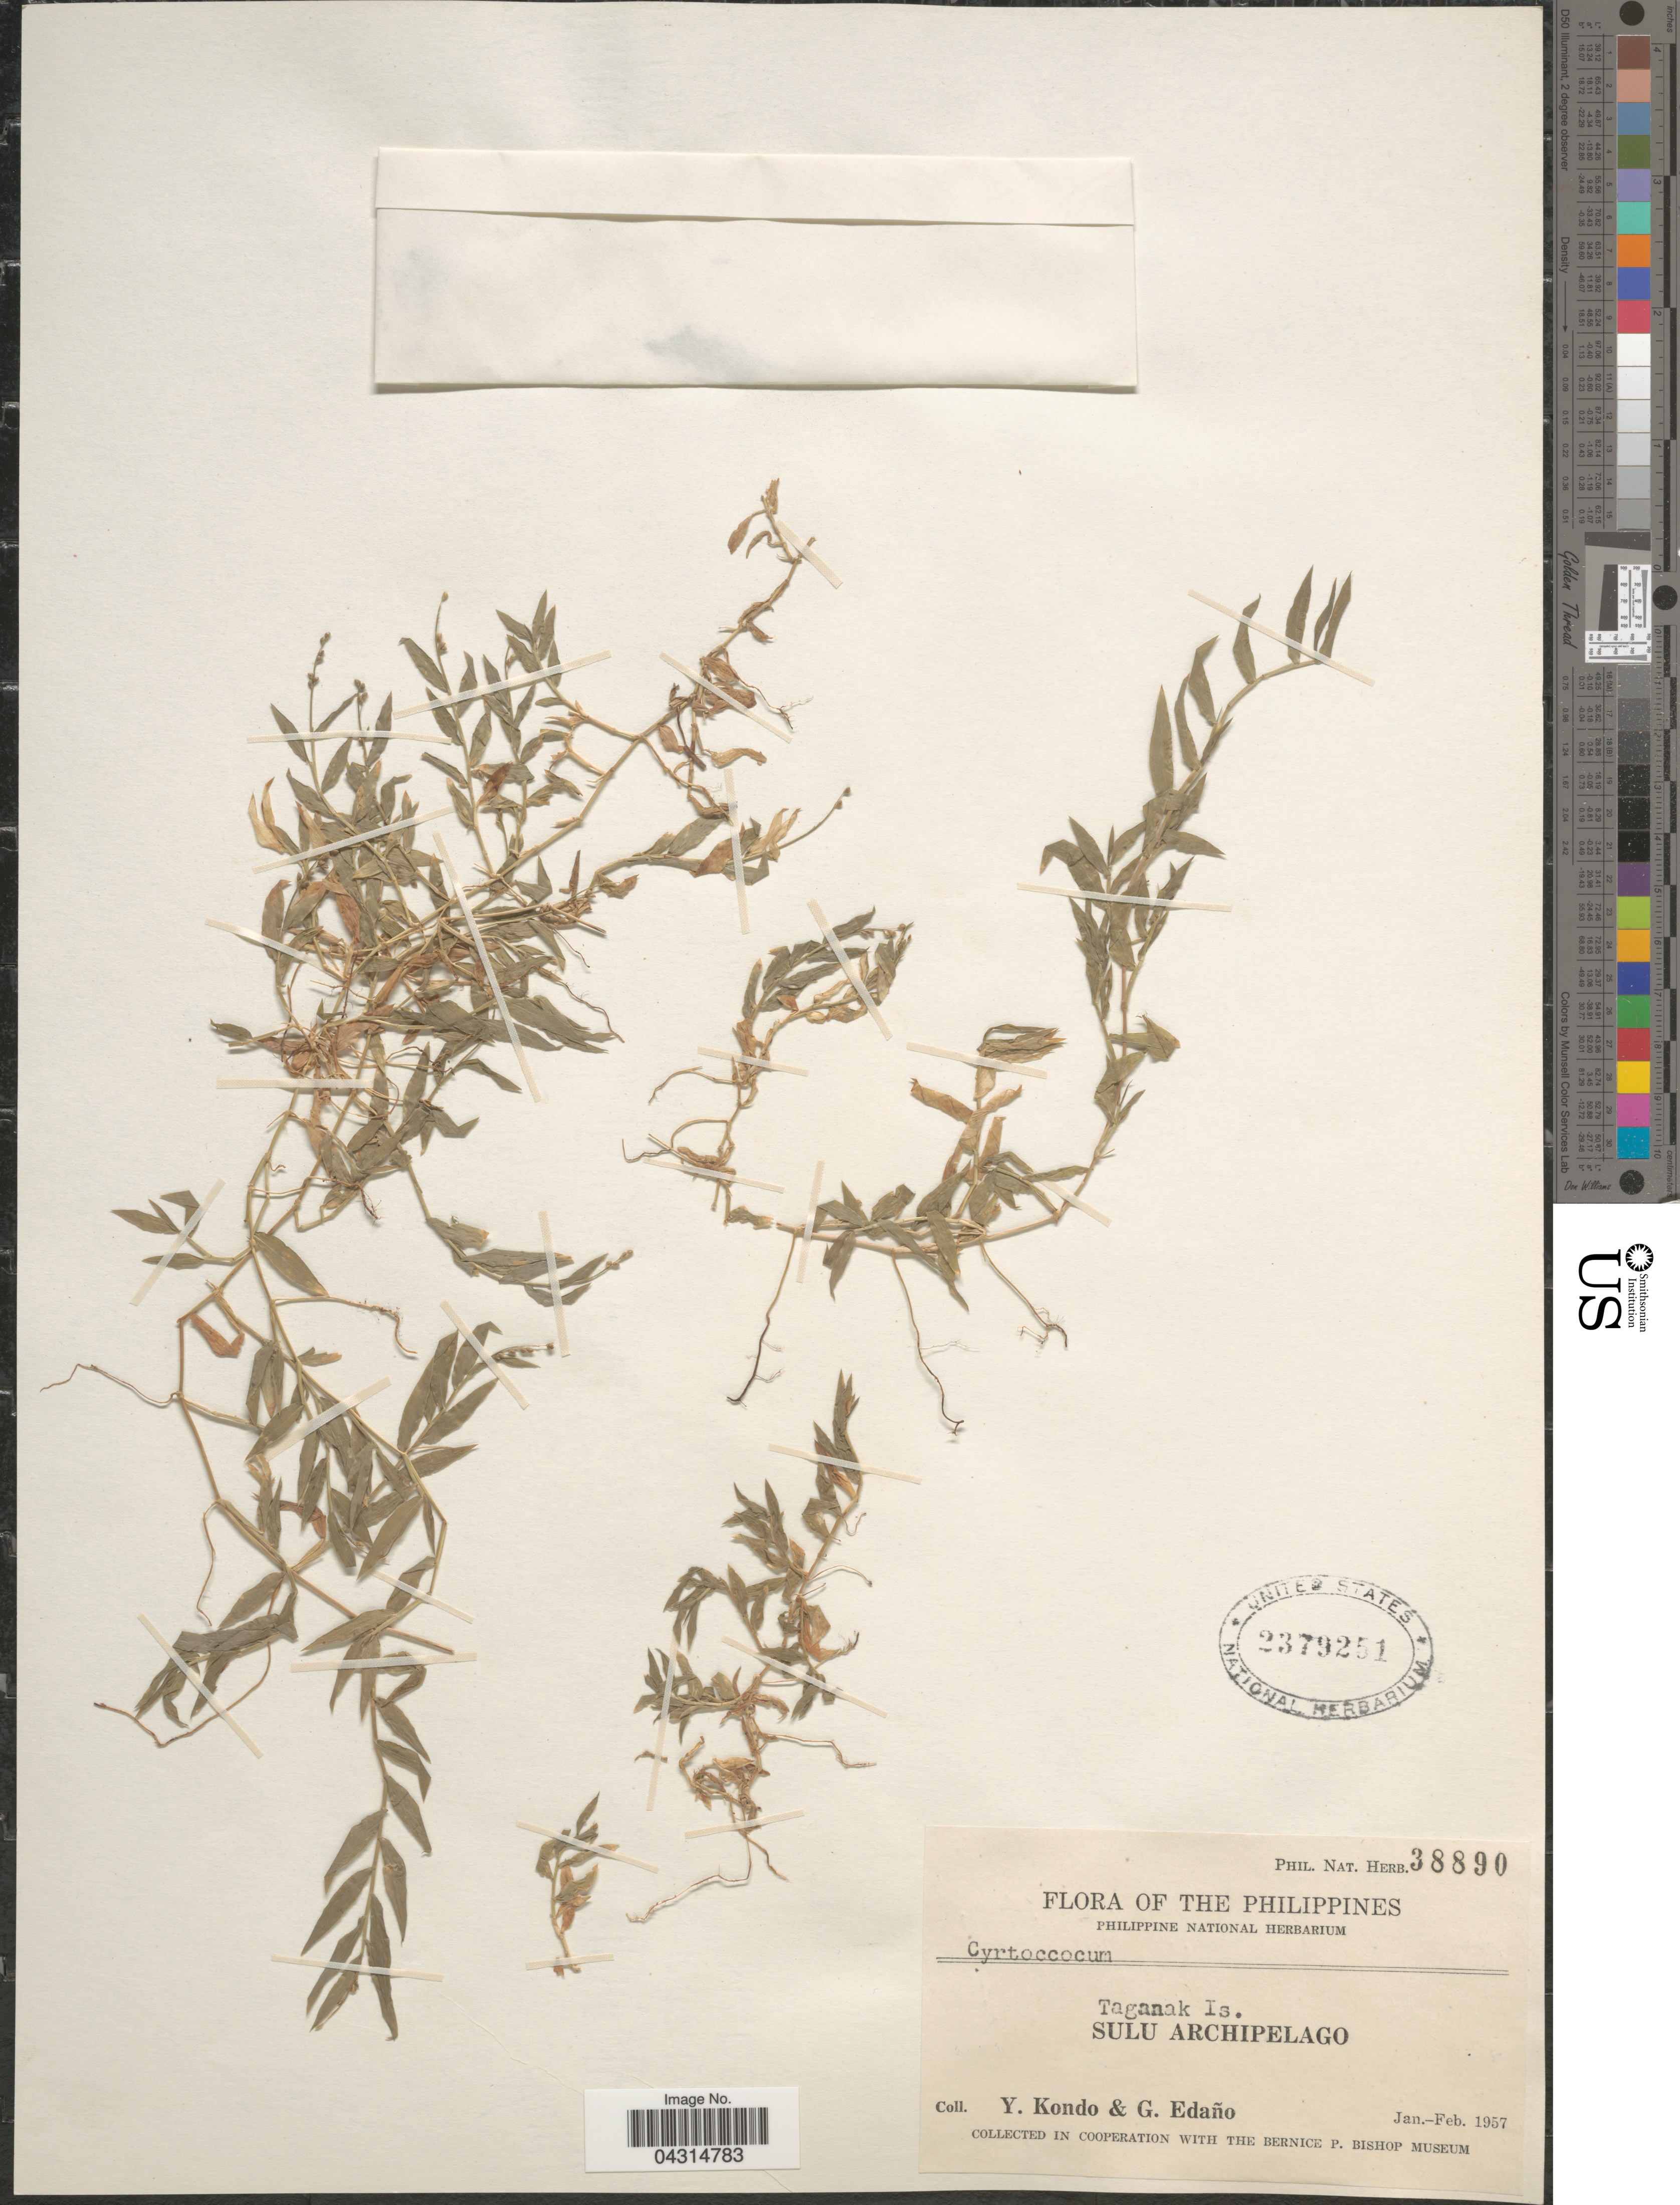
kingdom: Plantae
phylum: Tracheophyta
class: Liliopsida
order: Poales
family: Poaceae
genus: Cyrtococcum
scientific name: Cyrtococcum sp.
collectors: Y. Kondo & G. Edaño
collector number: Phil. Nat. Herb. 38890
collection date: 1957-01/1957-02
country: Philippines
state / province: Muslim Mindanao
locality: Taganak Is., Sulu Archipelago.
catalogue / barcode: US 2379251